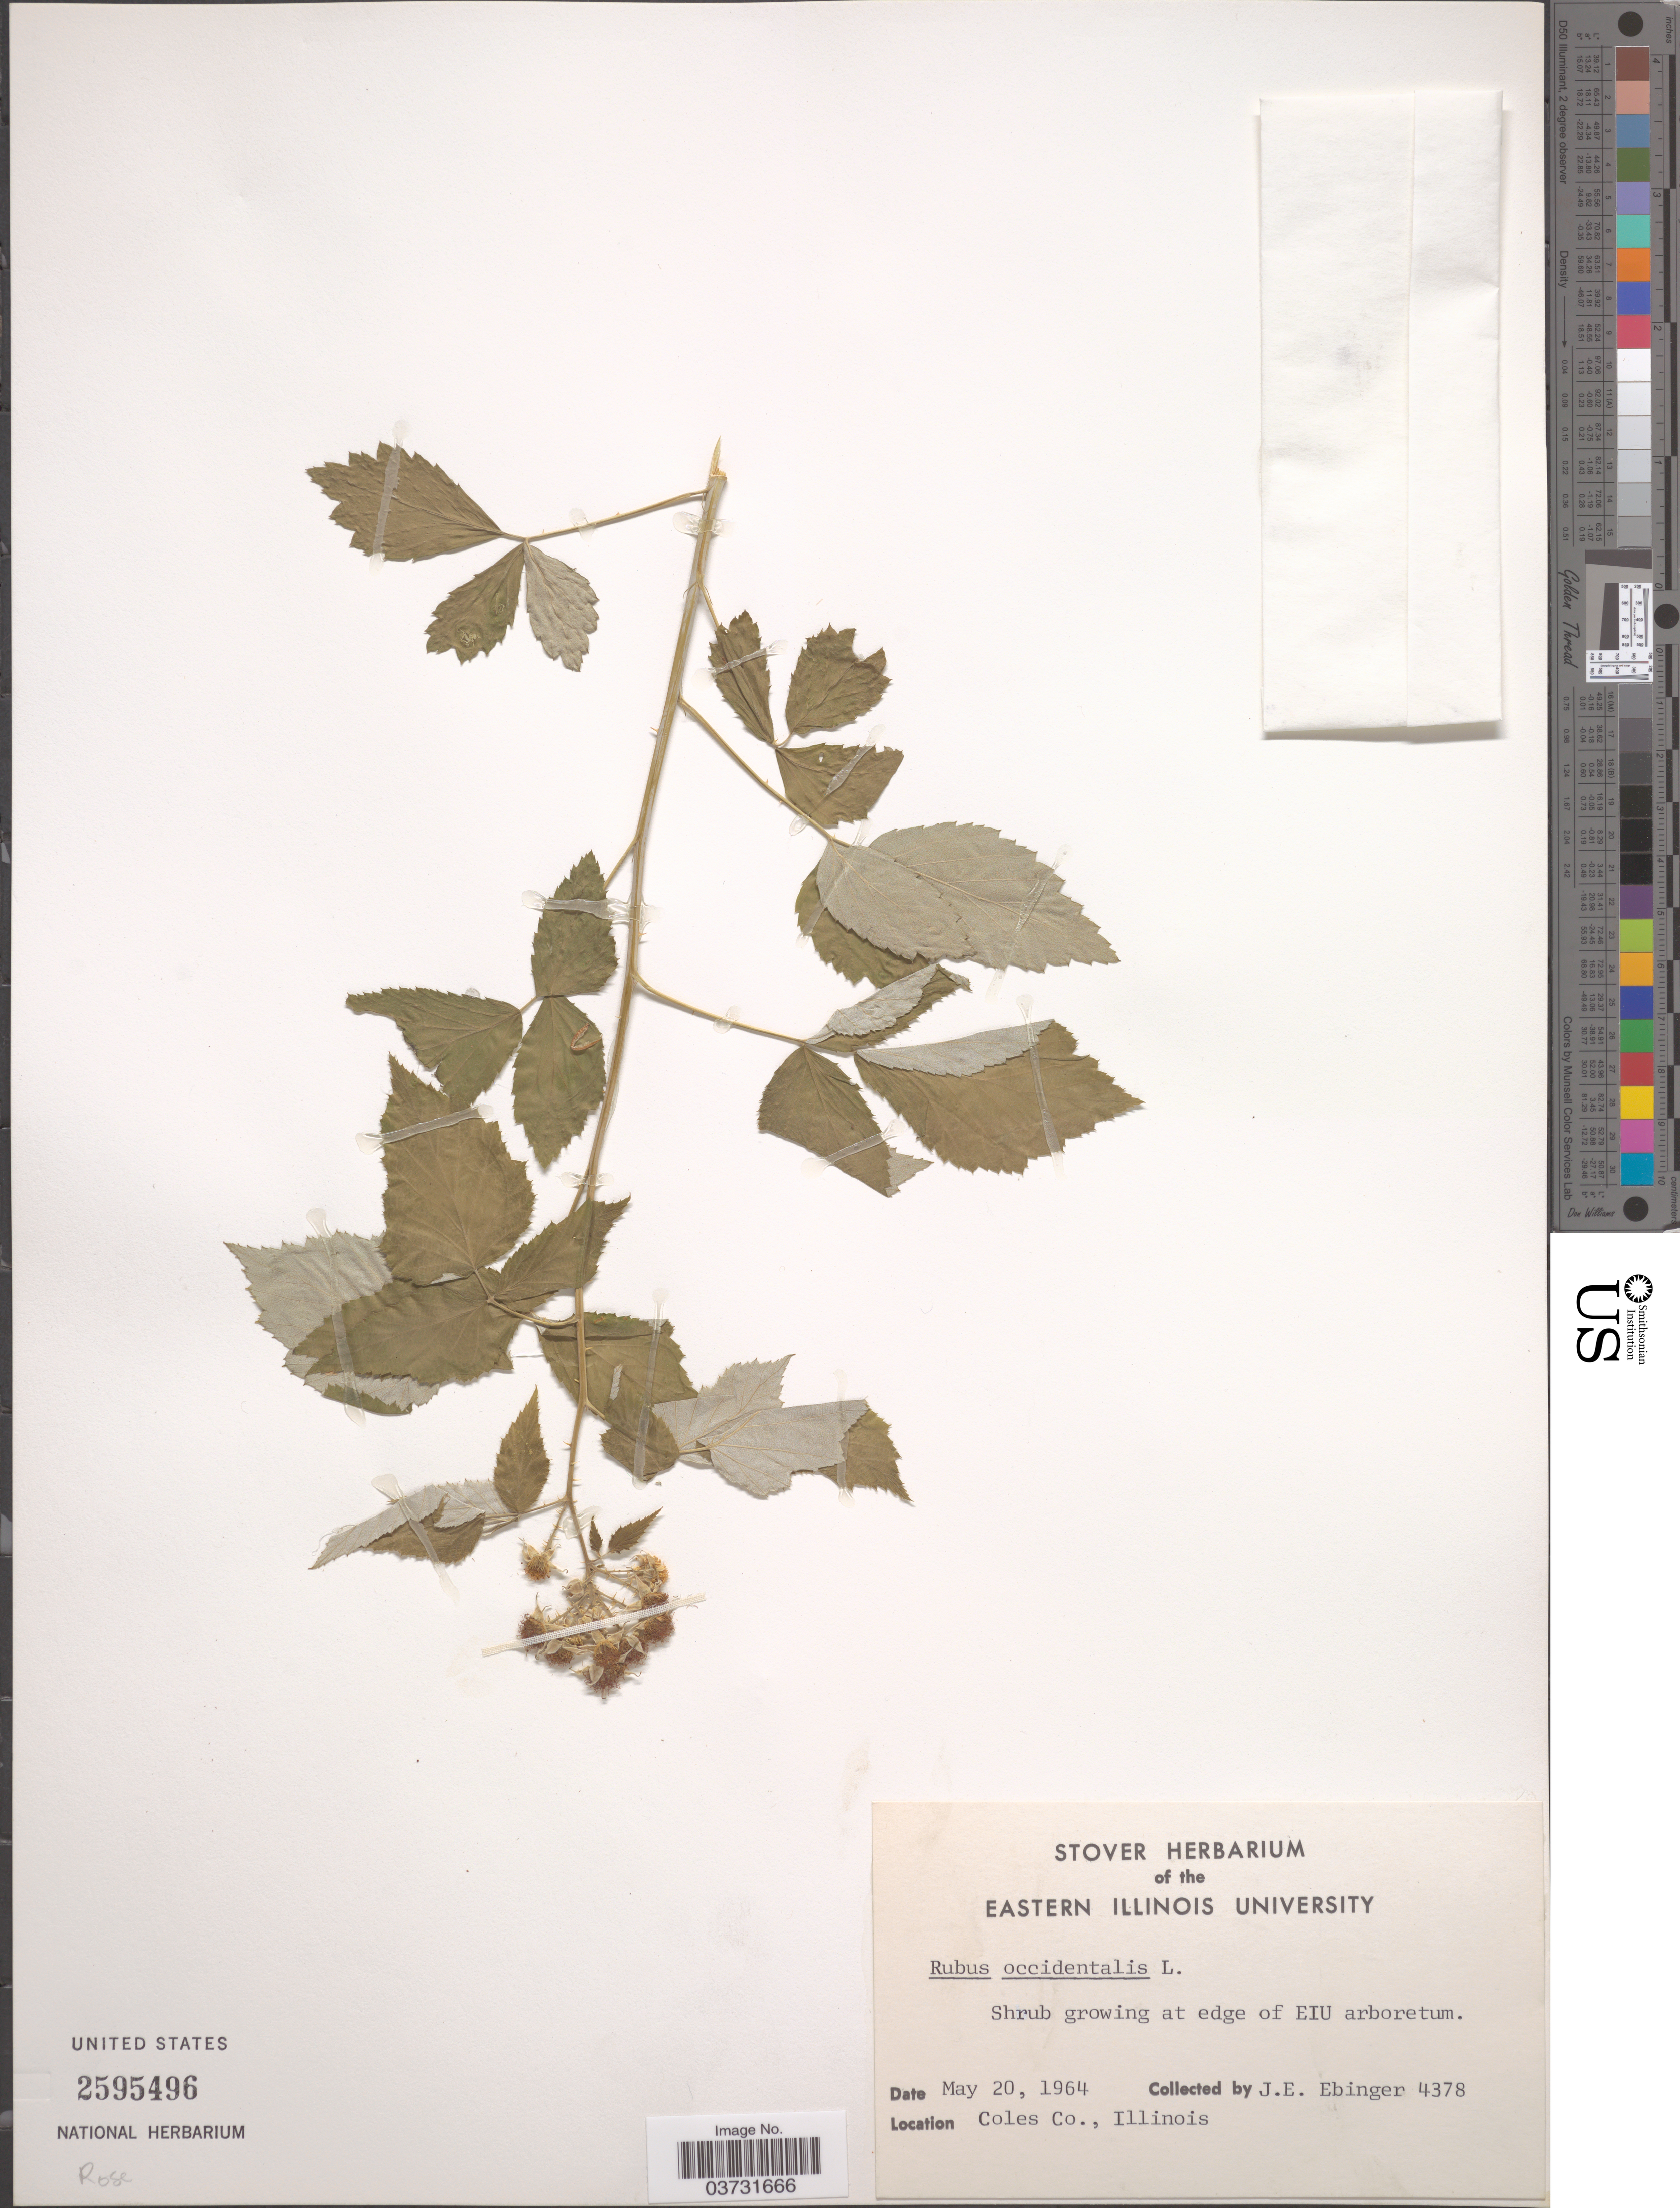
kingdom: Plantae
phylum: Tracheophyta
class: Magnoliopsida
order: Rosales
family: Rosaceae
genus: Rubus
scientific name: Rubus occidentalis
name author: L.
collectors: J. Ebinger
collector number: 4378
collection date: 1964-05-20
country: United States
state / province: Illinois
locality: At edge of EIU arboretum. Coles Co.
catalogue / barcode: US 2595496